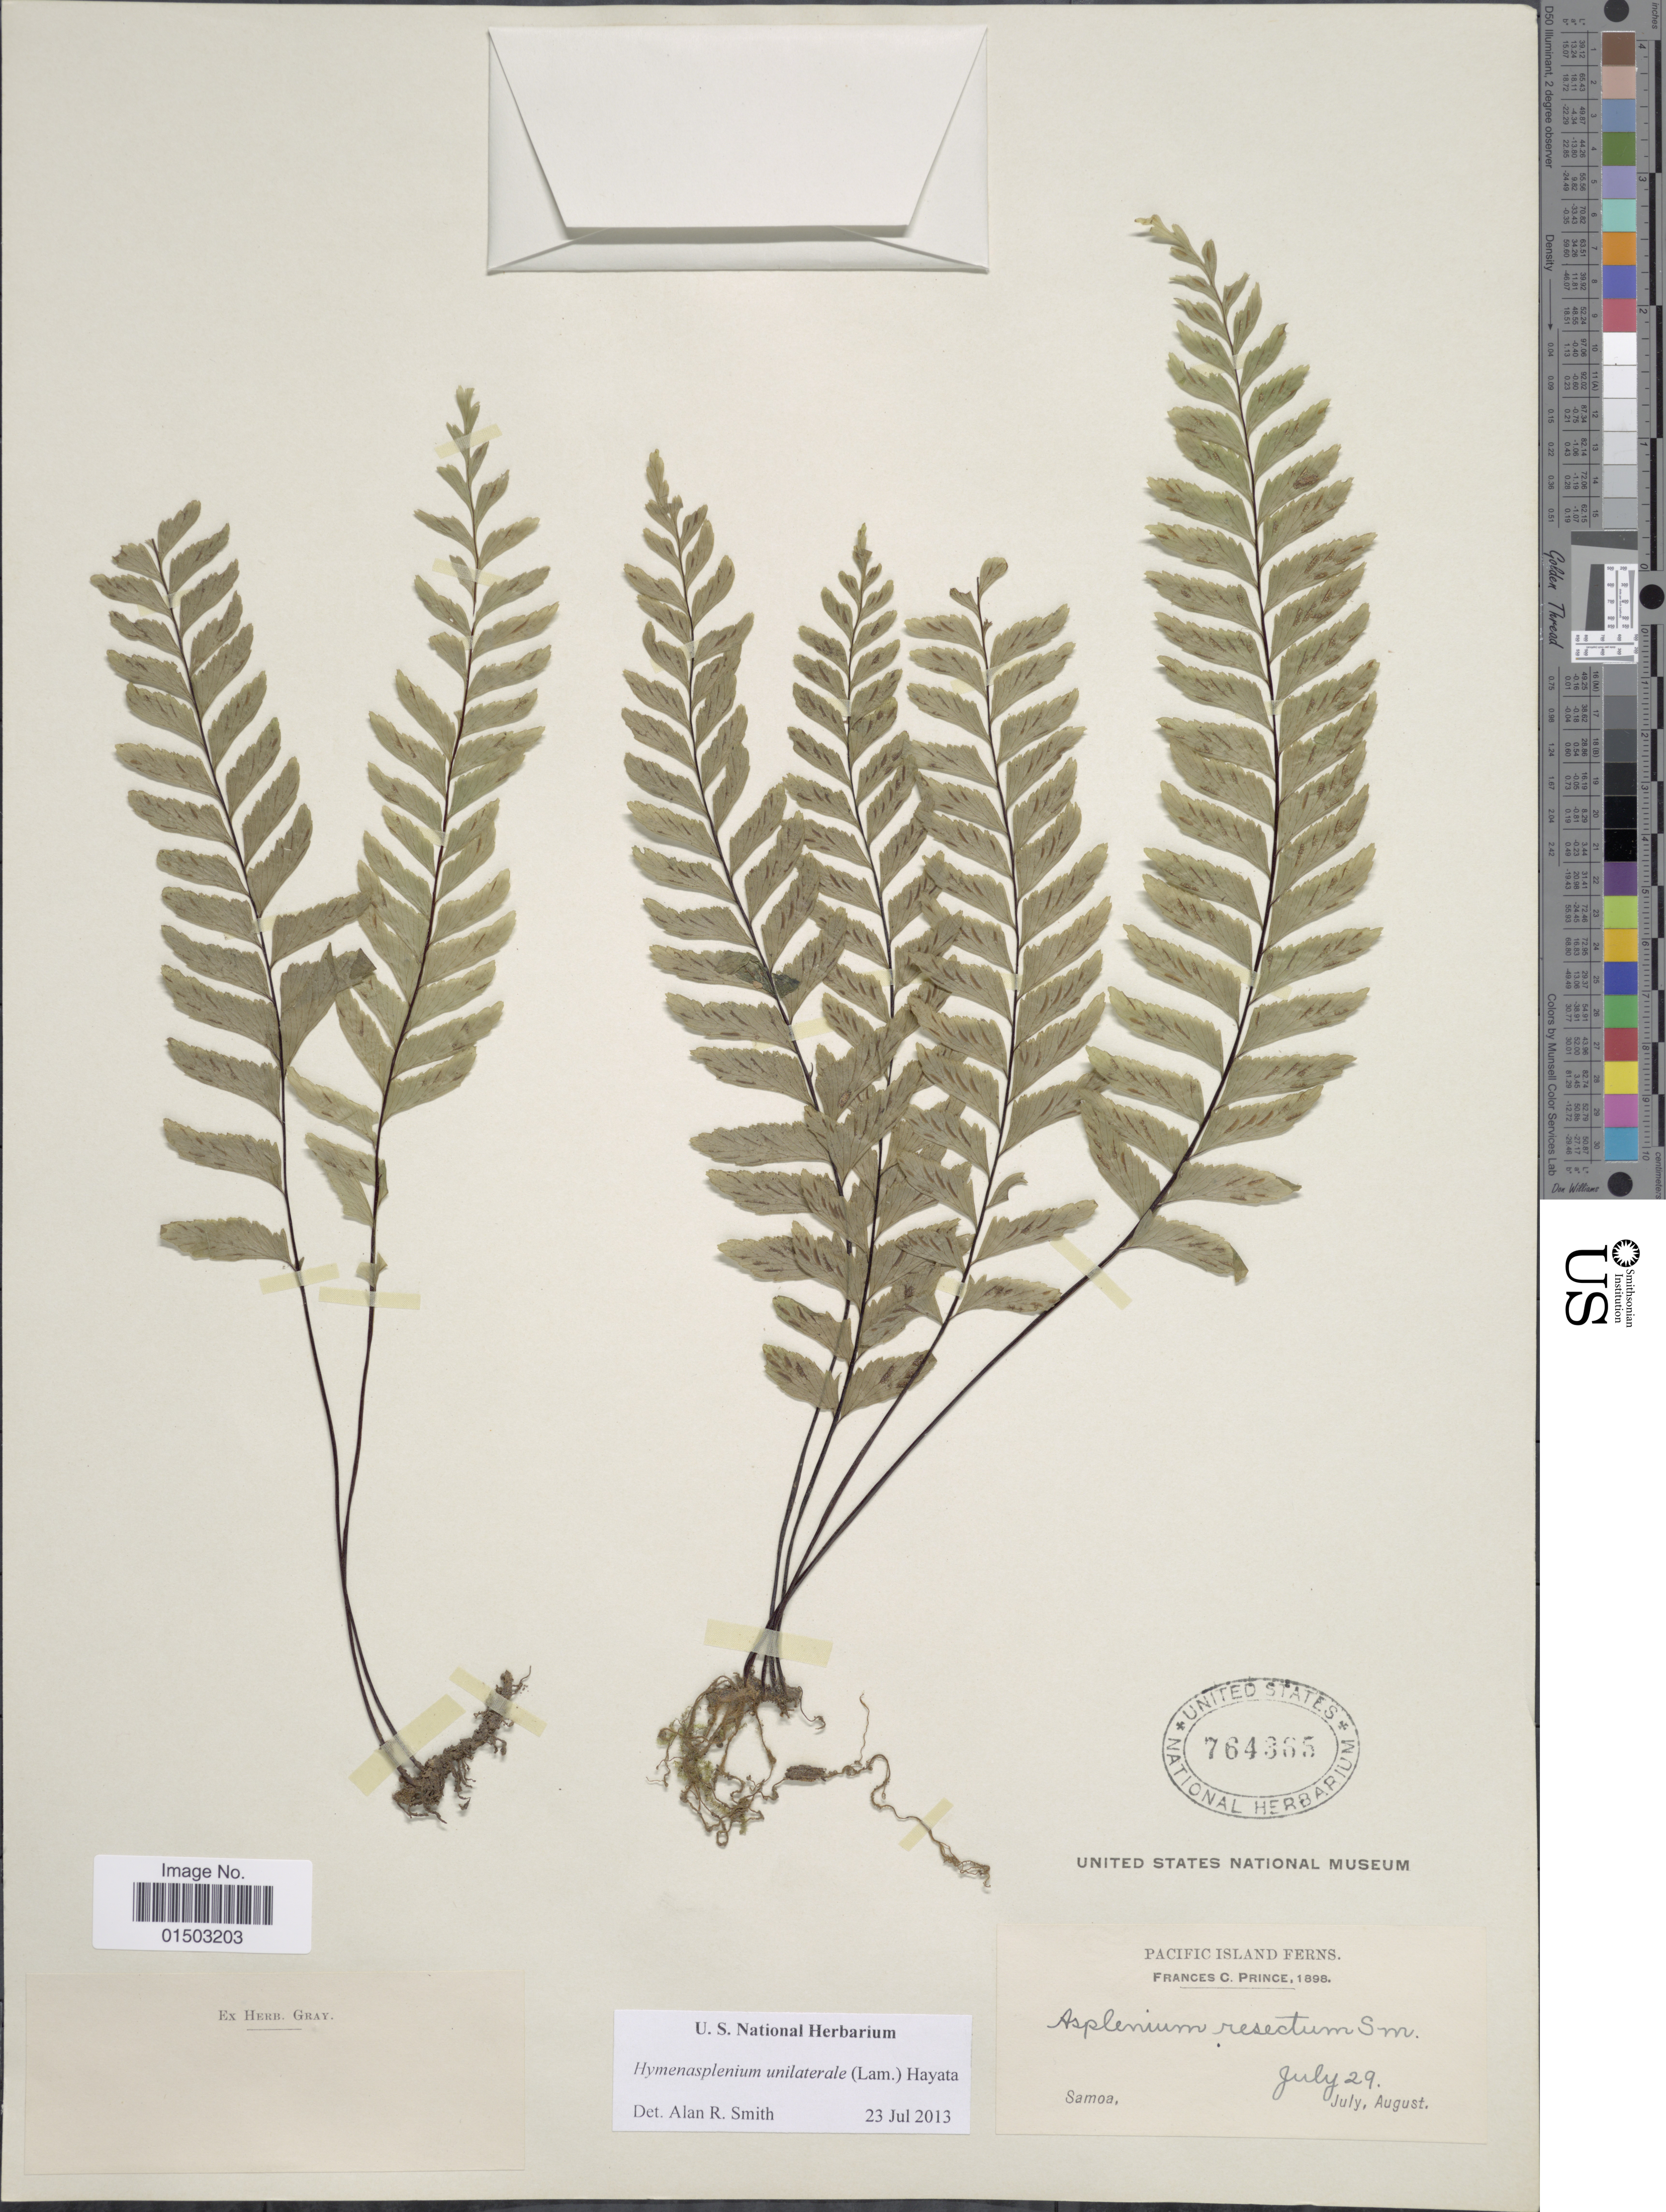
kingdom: Plantae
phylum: Tracheophyta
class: Polypodiopsida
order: Polypodiales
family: Aspleniaceae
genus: Hymenasplenium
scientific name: Hymenasplenium unilaterale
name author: (Lam.) Hayata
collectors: F. Prince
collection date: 1898-07-29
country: American Samoa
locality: Pacific Island. Samoa.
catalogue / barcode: US 764365